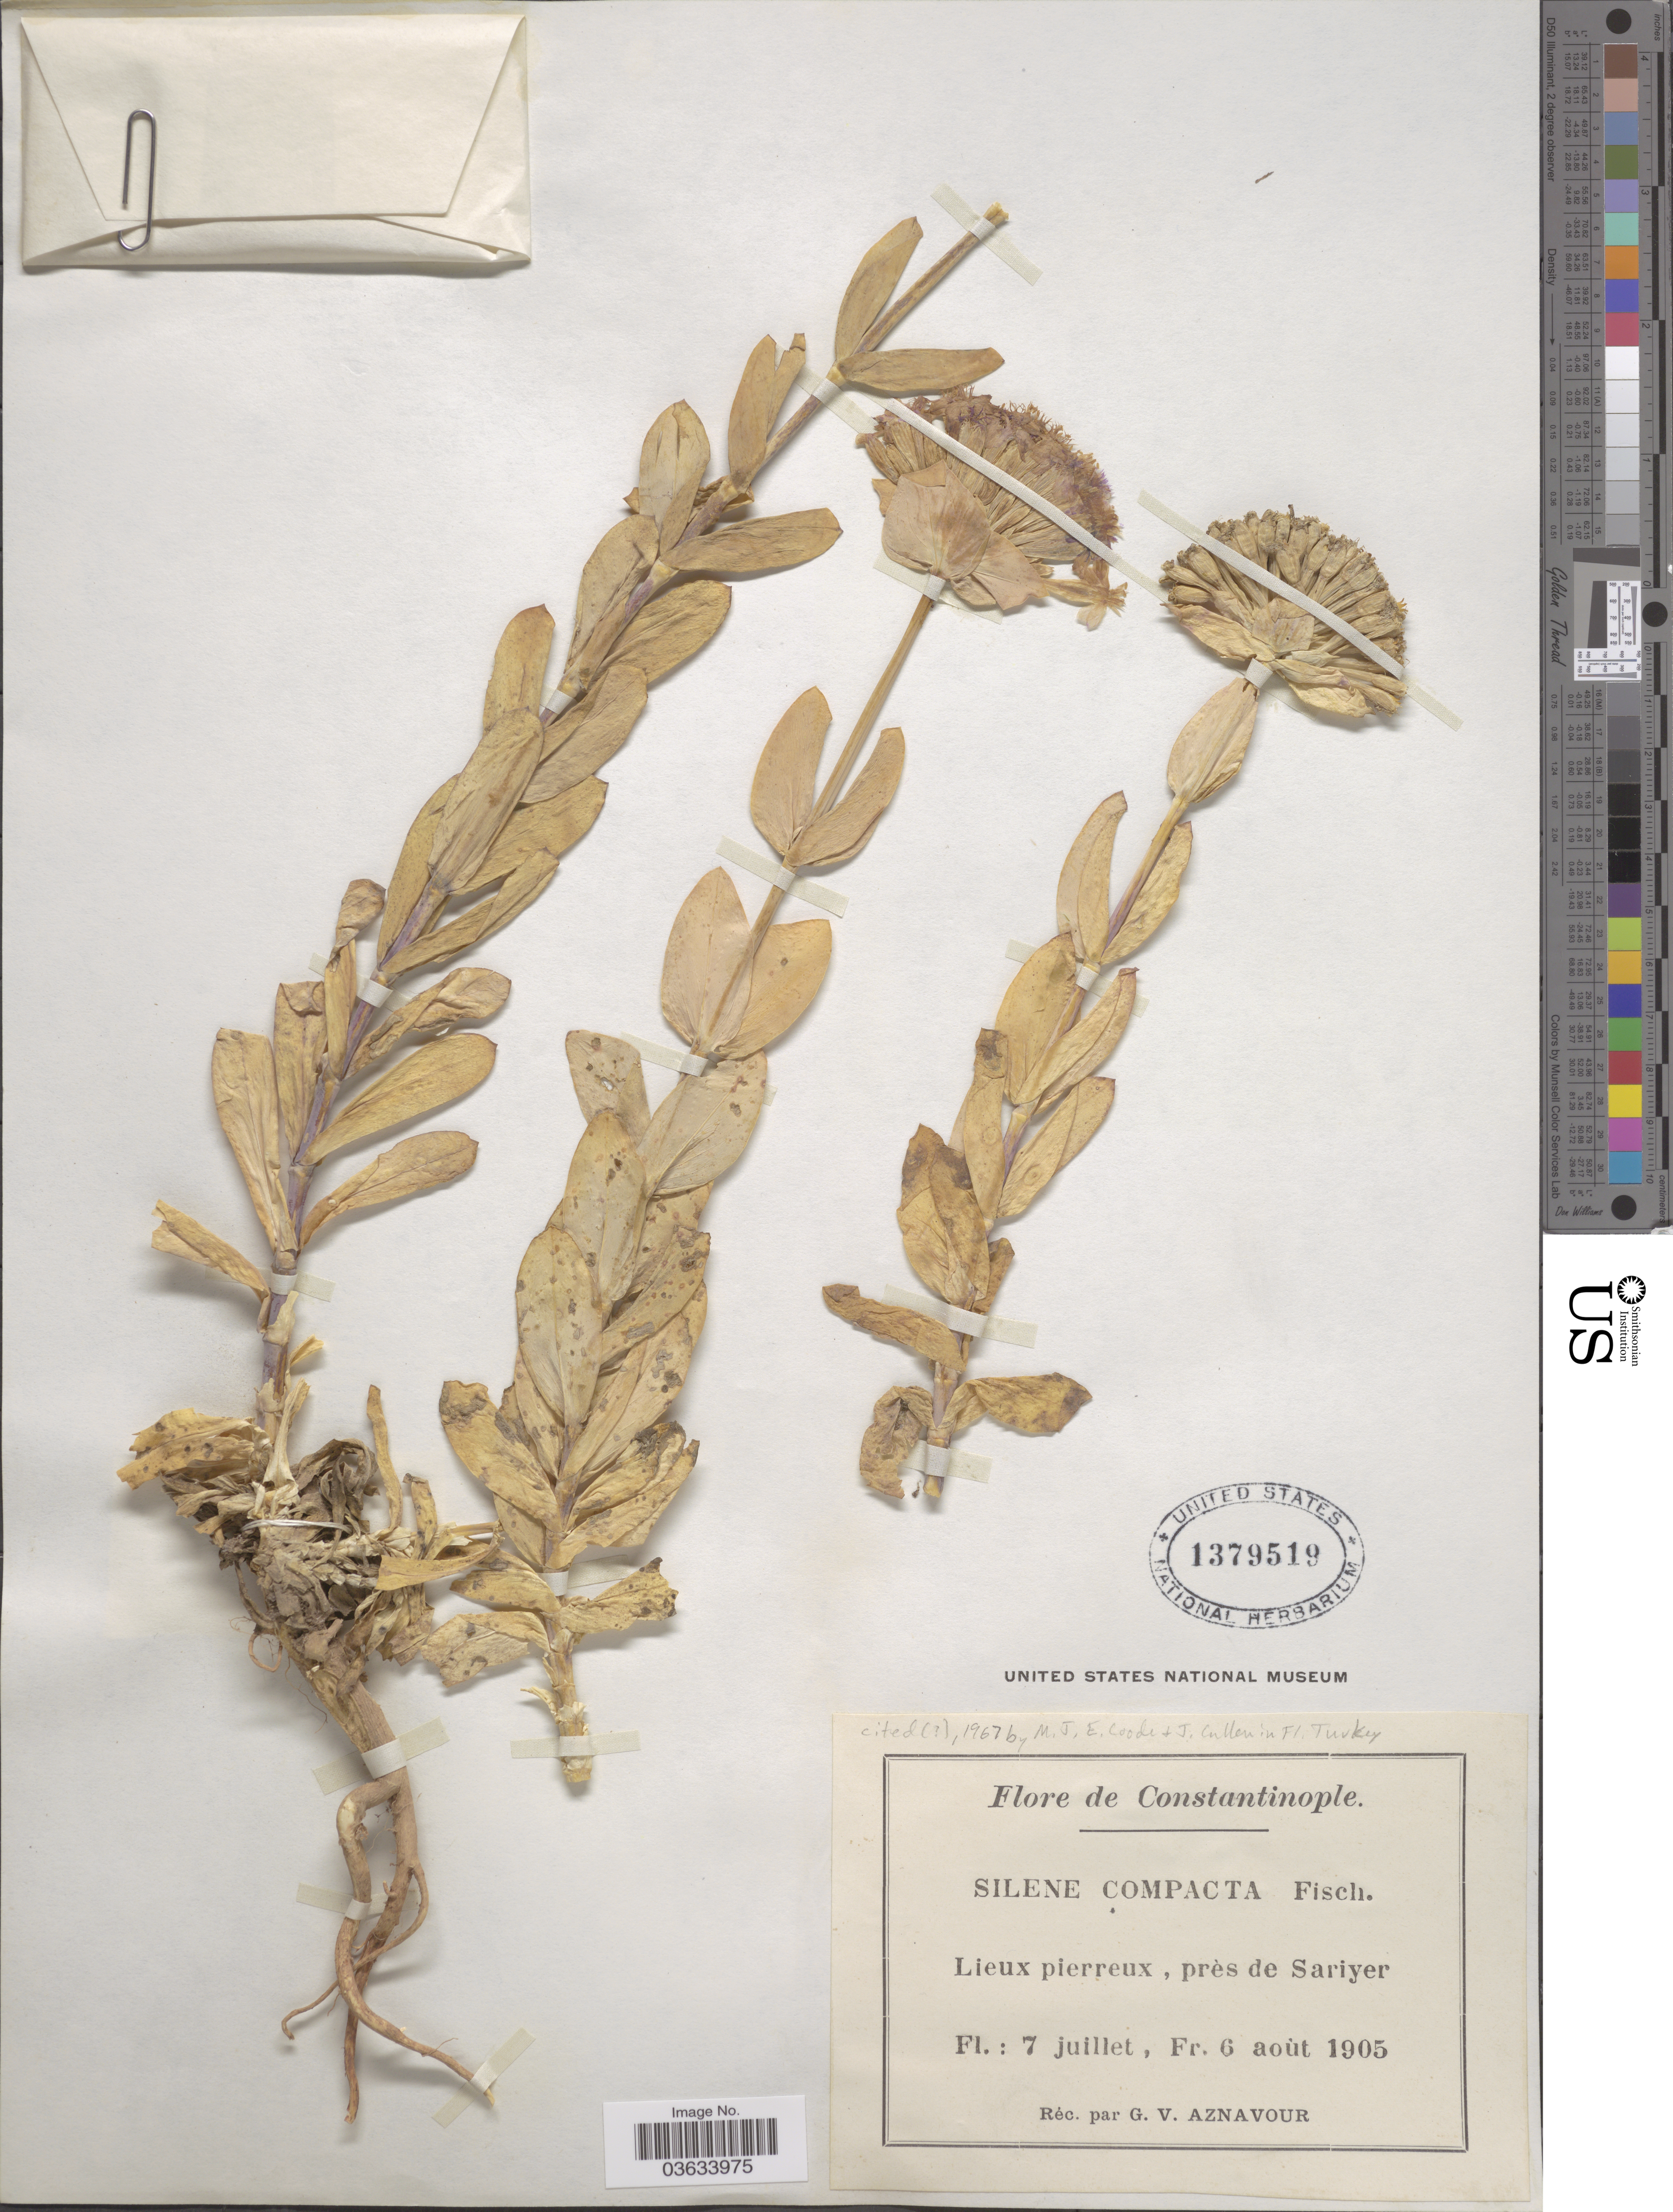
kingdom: Plantae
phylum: Tracheophyta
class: Magnoliopsida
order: Caryophyllales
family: Caryophyllaceae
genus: Atocion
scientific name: Atocion compactum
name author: (Fisch. ex Hornem.) Tzvelev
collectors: G. V. Aznavour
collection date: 1905-07-07/1905-08-06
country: Turkey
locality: Constantinople. Près de Sariyer.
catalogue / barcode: US 1379519